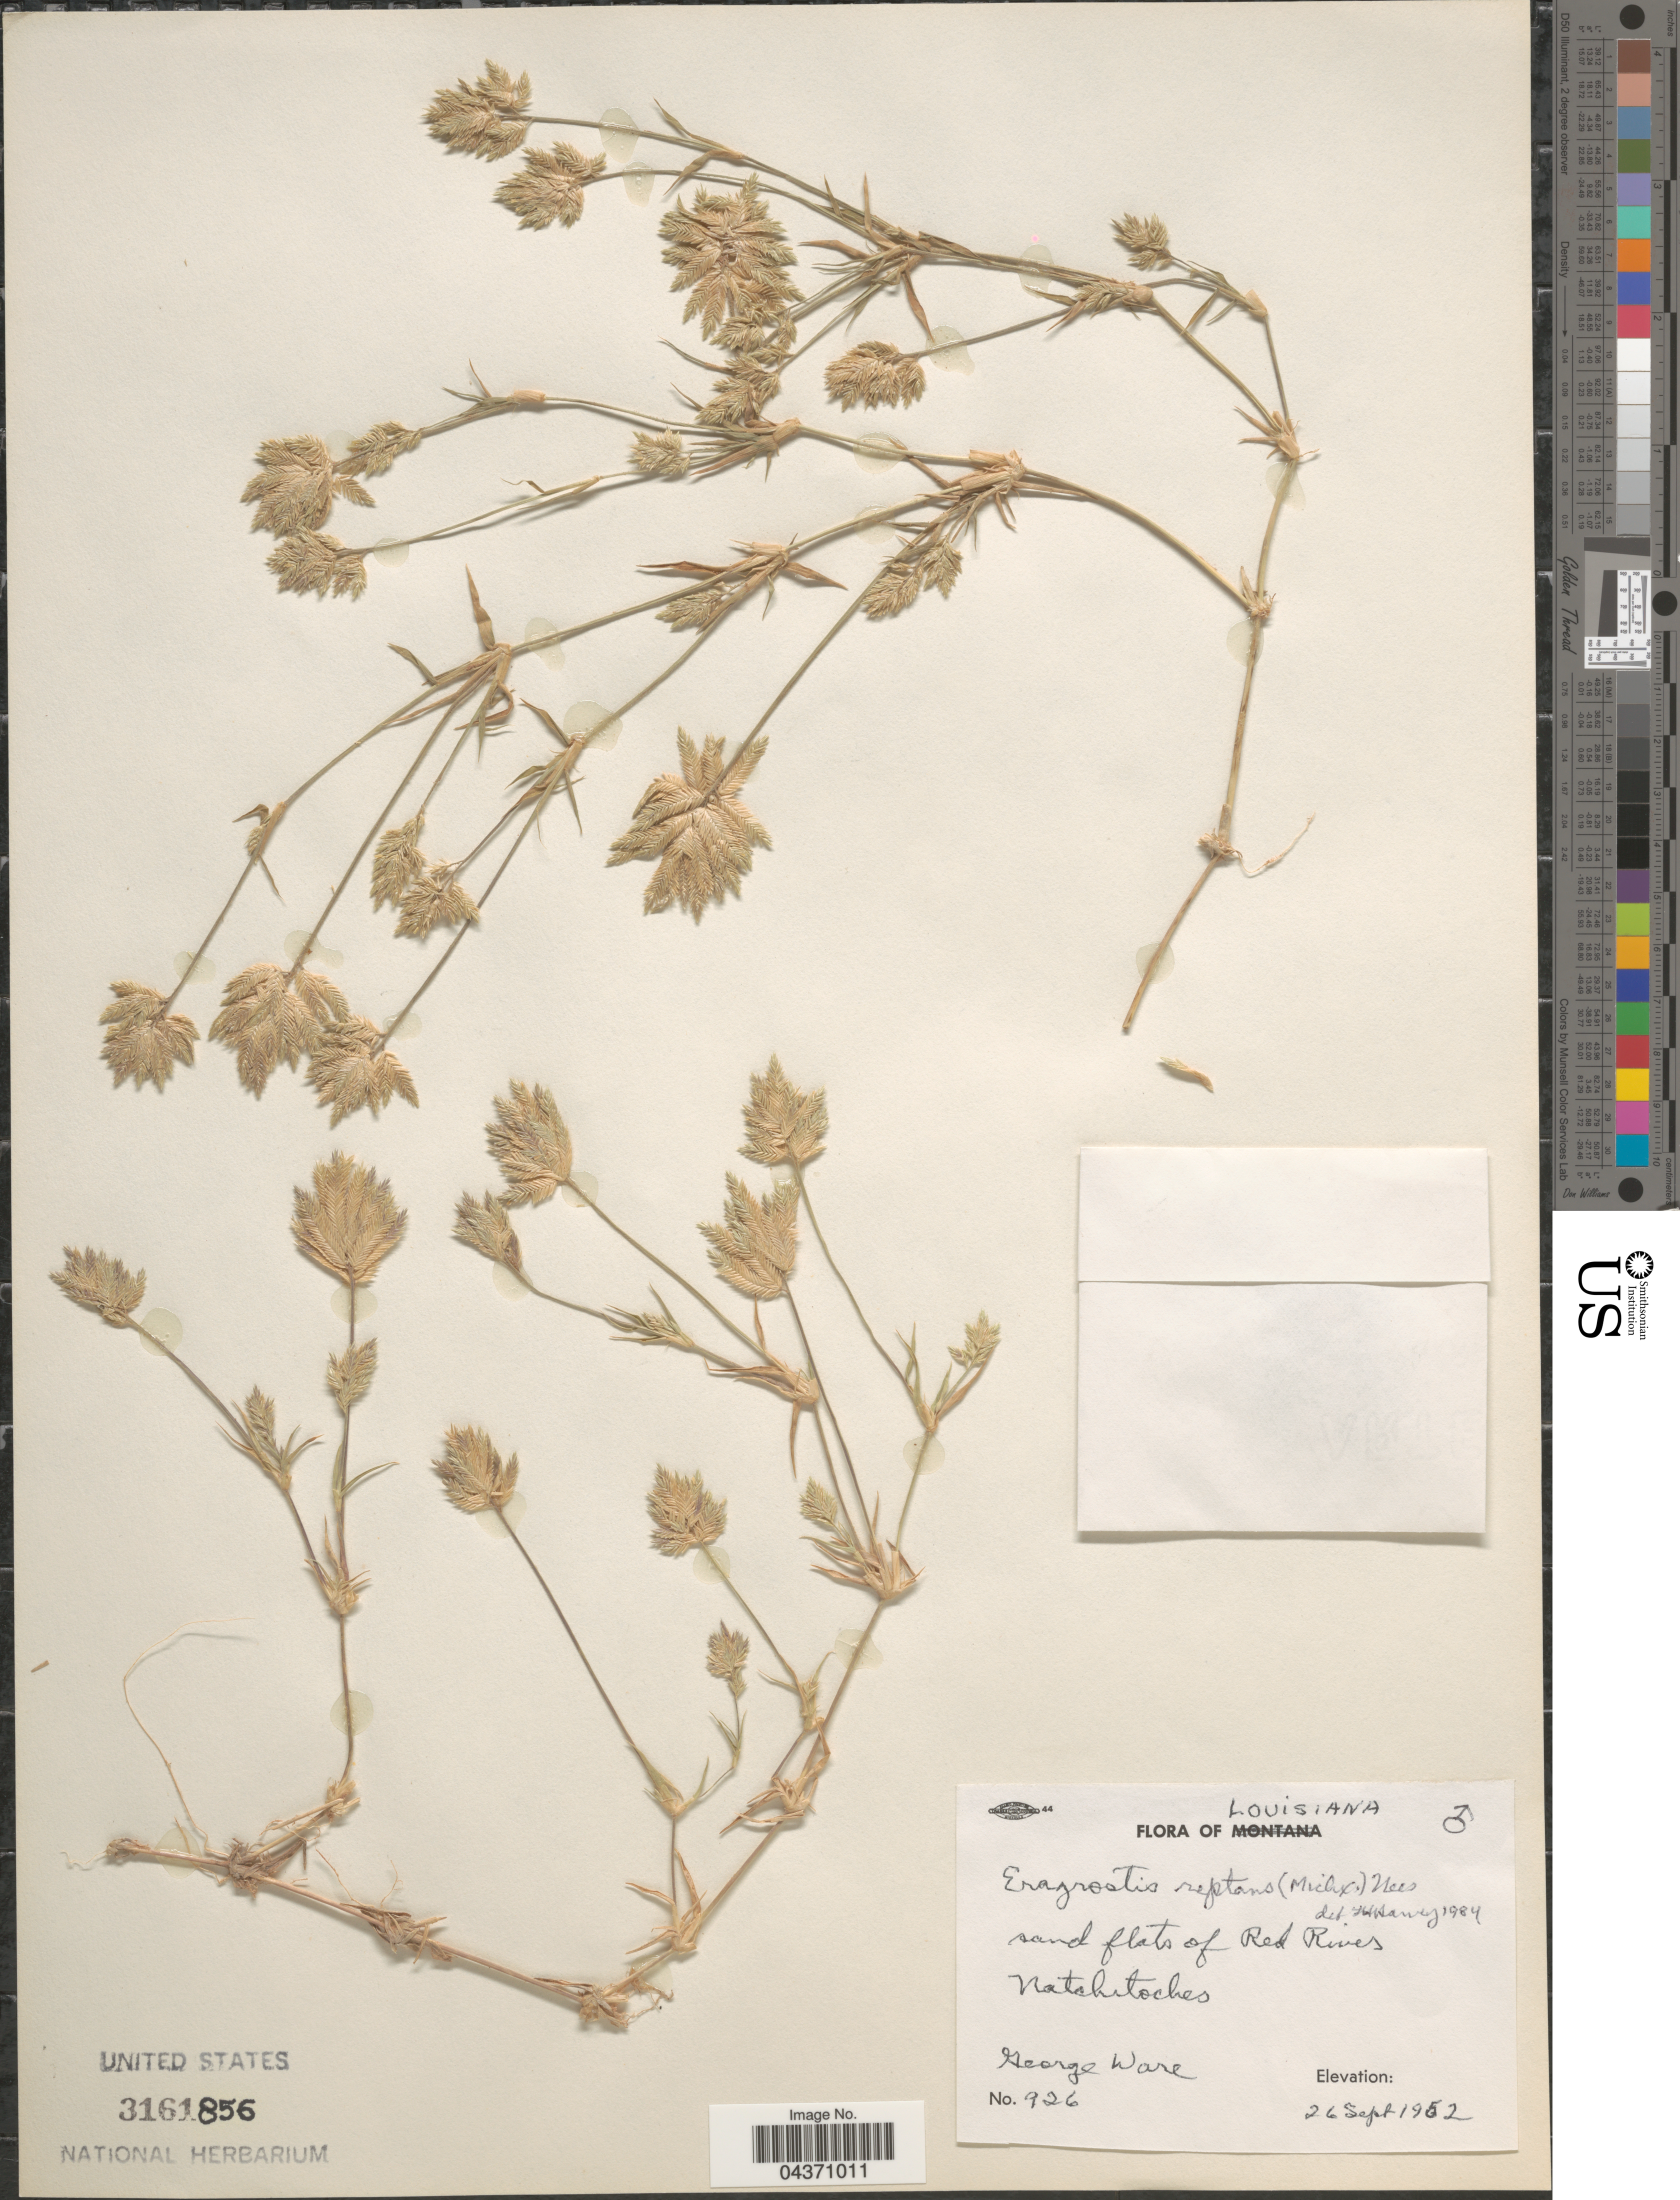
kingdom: Plantae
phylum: Tracheophyta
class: Liliopsida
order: Poales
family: Poaceae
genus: Eragrostis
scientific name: Eragrostis reptans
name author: (Michx.) Nees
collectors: G. Ware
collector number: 926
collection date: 1952-09-26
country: United States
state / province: Louisiana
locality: Sand flats of Red River Natchitoches.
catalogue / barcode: US 3161856